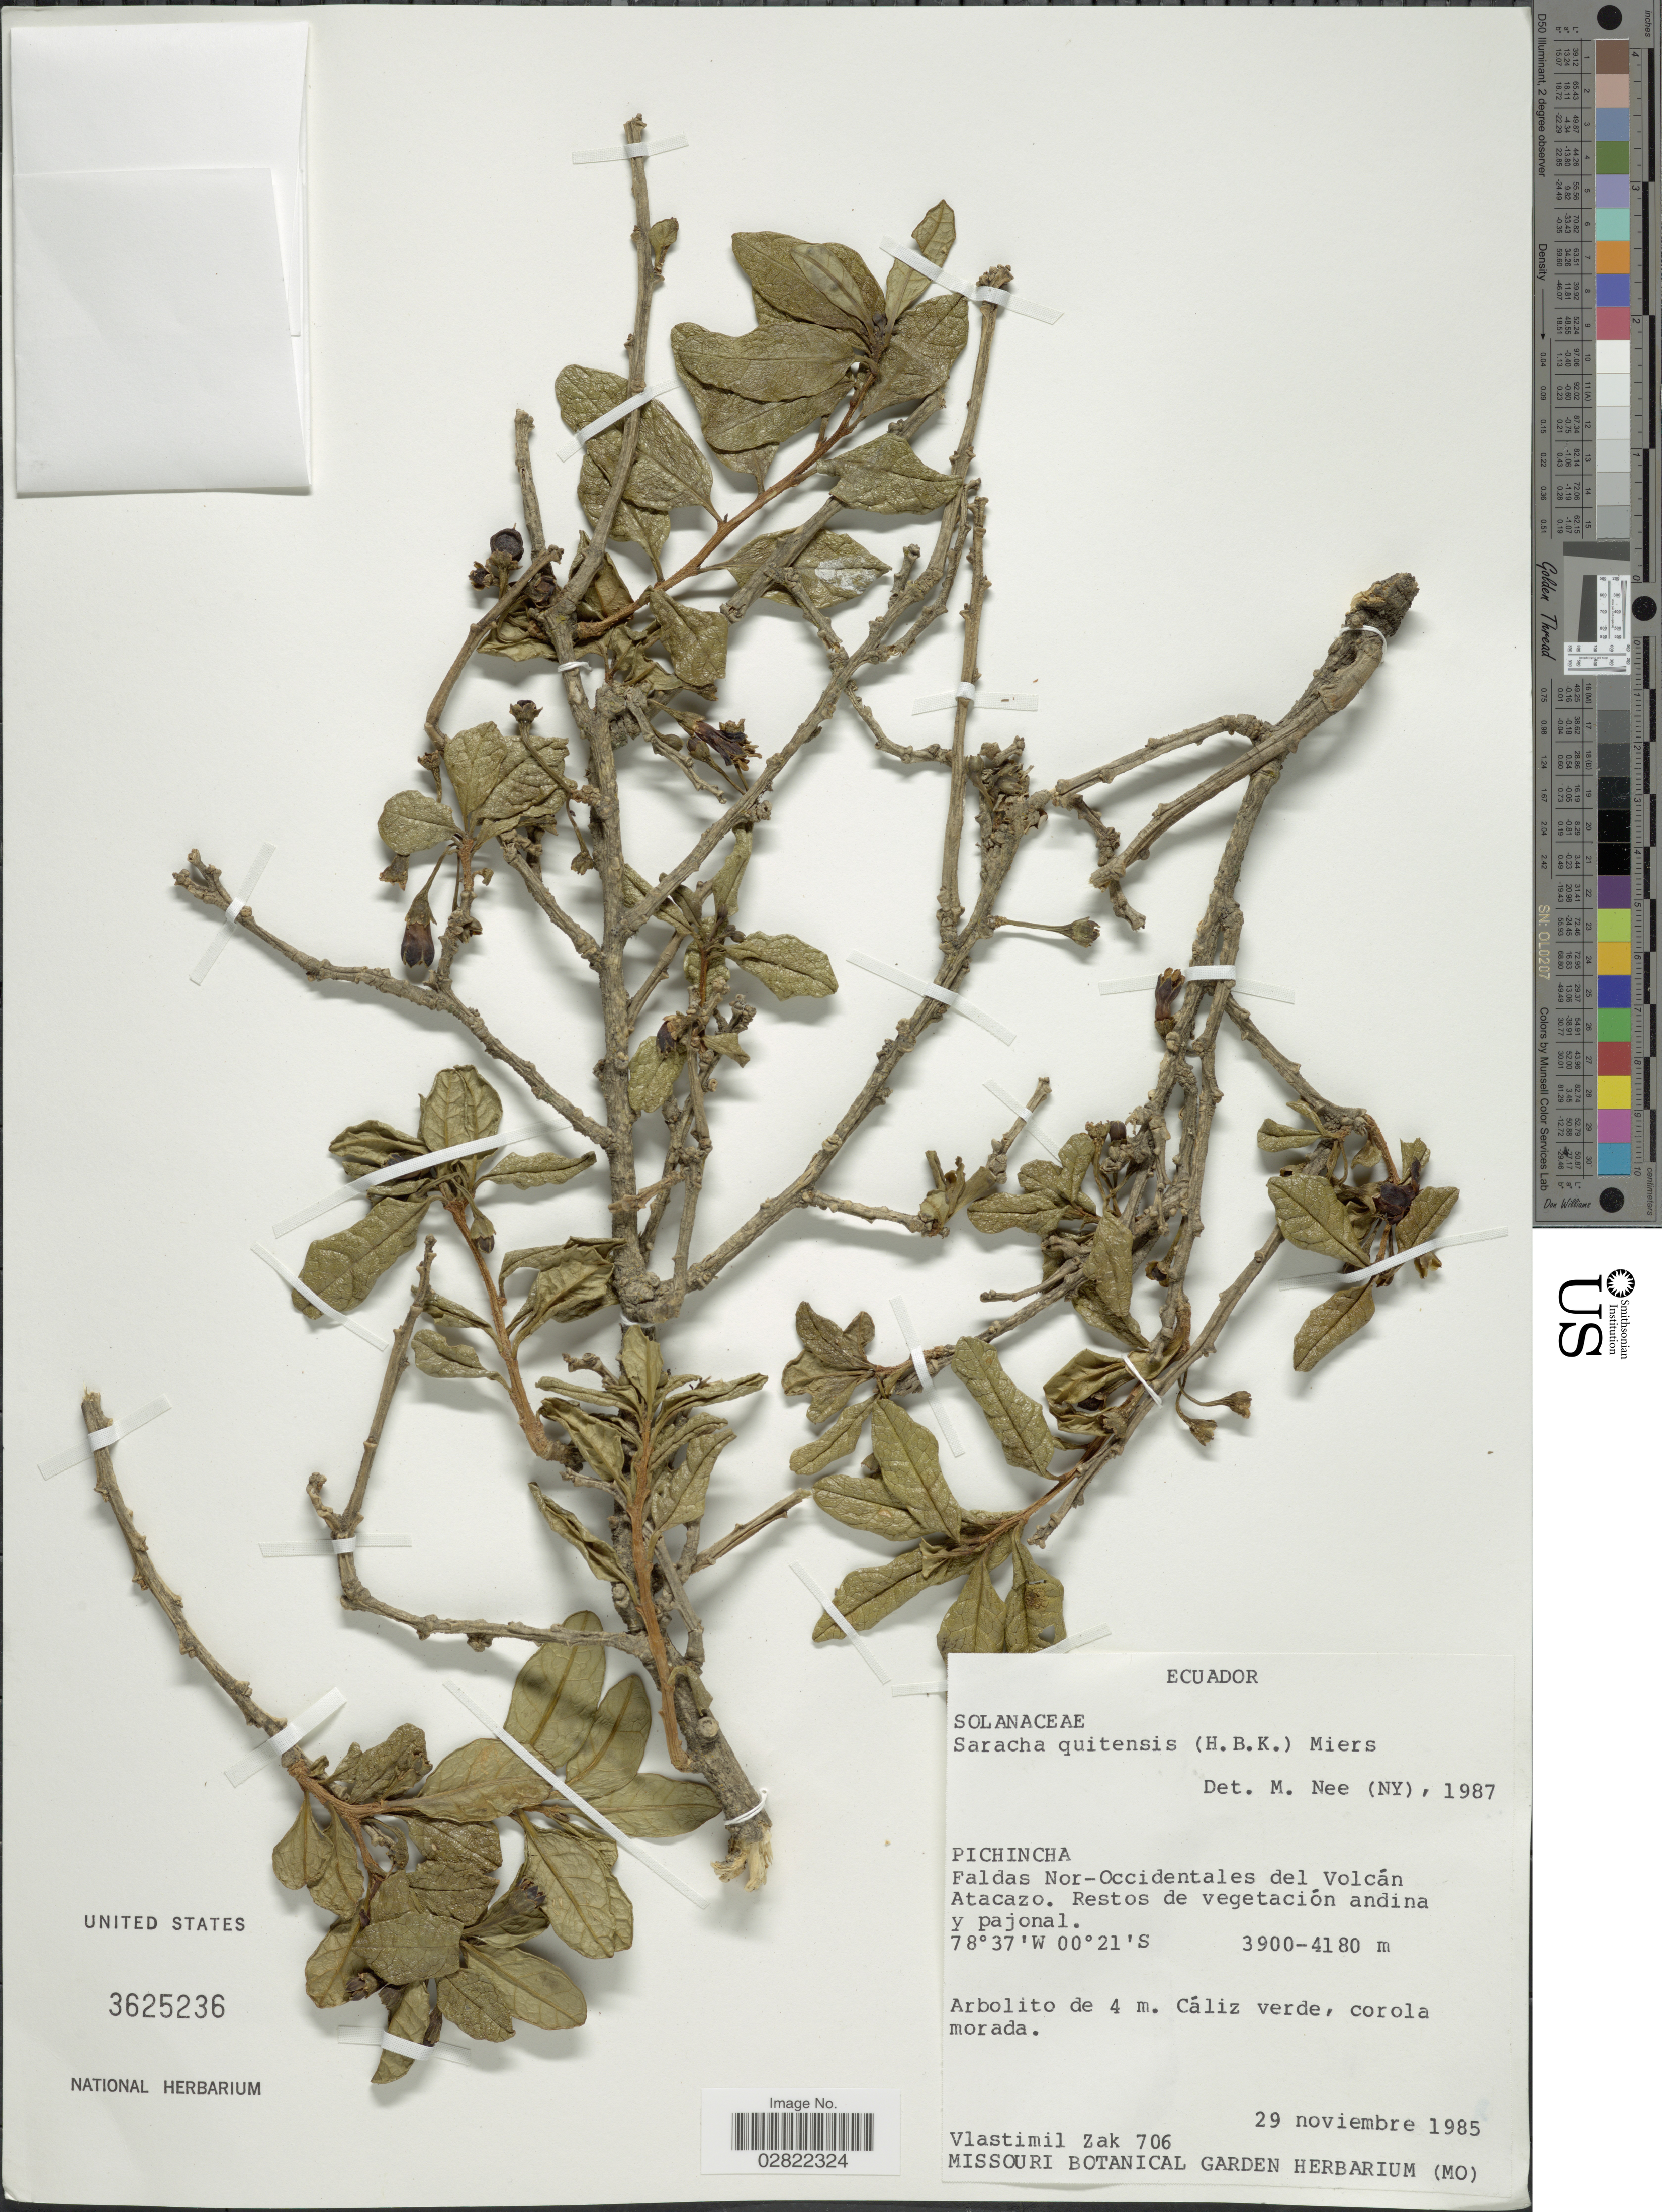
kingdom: Plantae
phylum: Tracheophyta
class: Magnoliopsida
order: Solanales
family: Solanaceae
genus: Saracha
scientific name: Saracha quitensis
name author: (Hook.) Miers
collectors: V. Zak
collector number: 706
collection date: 1985-11-29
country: Ecuador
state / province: Pichincha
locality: Pichincha, Faldas Nor-Occidentales del Volcán Atacazo.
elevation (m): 3900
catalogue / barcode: US 3625236